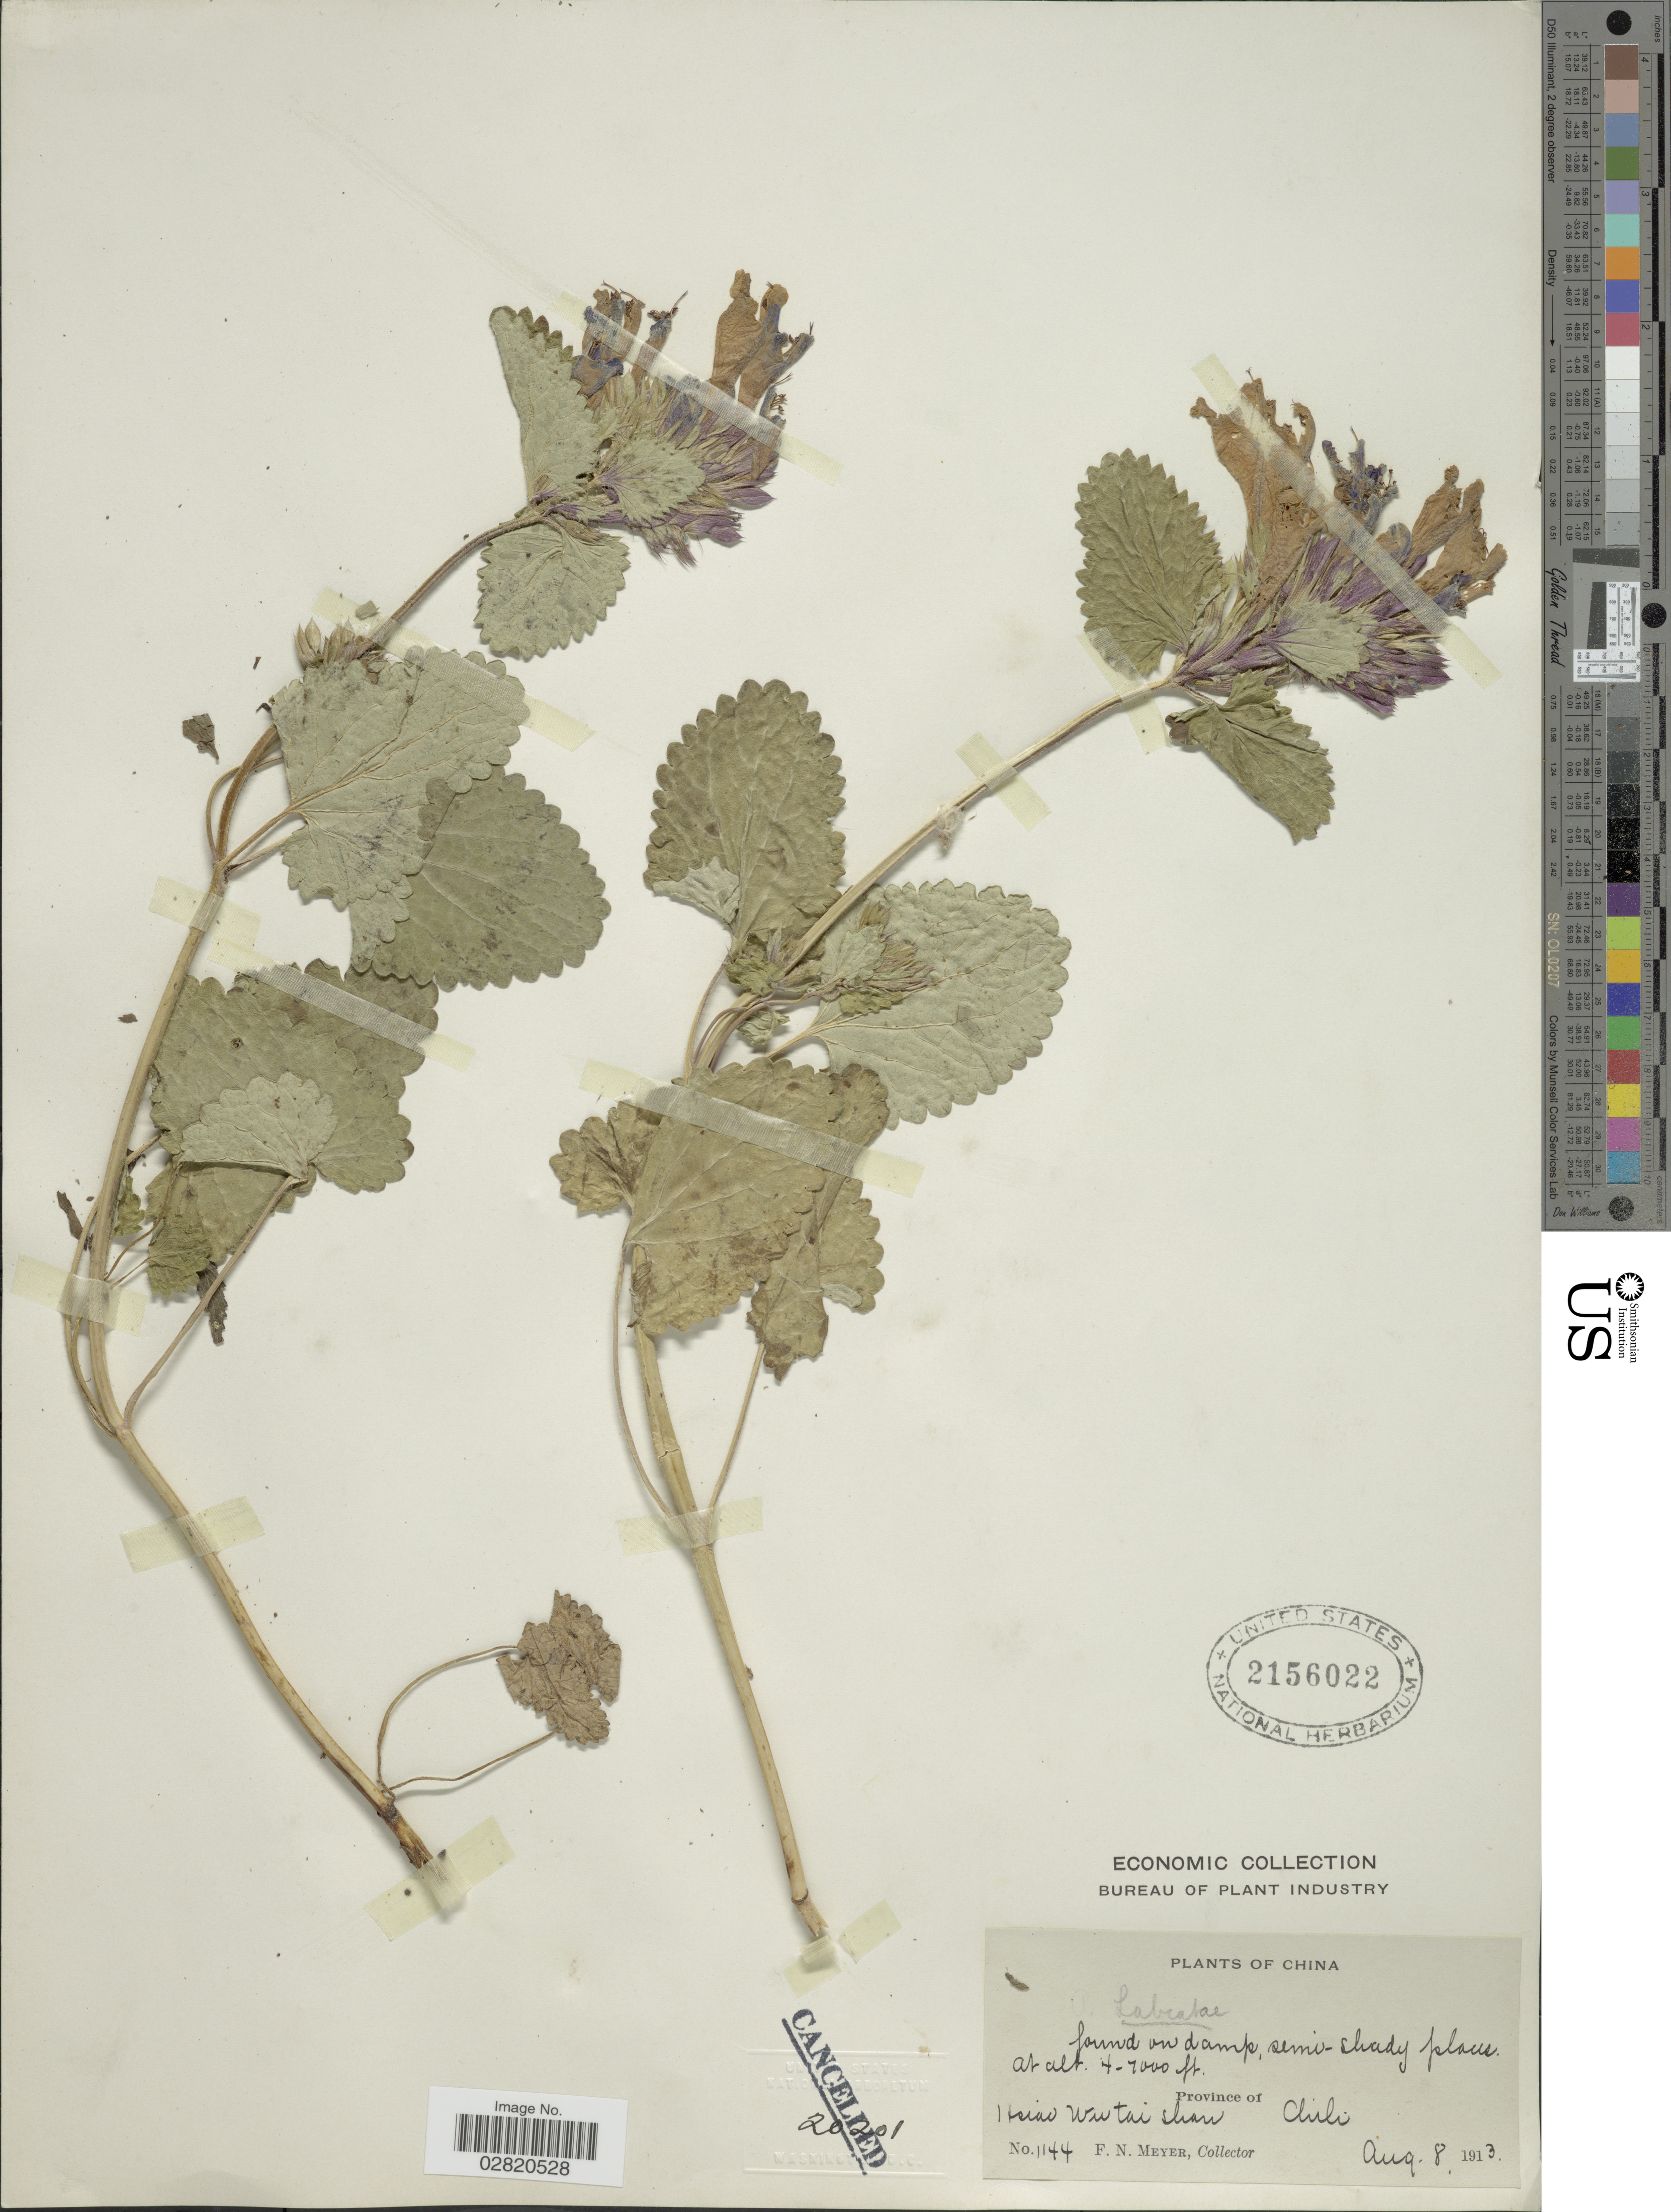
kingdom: Plantae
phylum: Tracheophyta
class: Magnoliopsida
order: Lamiales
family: Lamiaceae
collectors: F. N. Meyer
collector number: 1144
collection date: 1913-08-08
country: China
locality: Province of Chili. Hsia Wu tai shan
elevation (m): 1219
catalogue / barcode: US 2156022